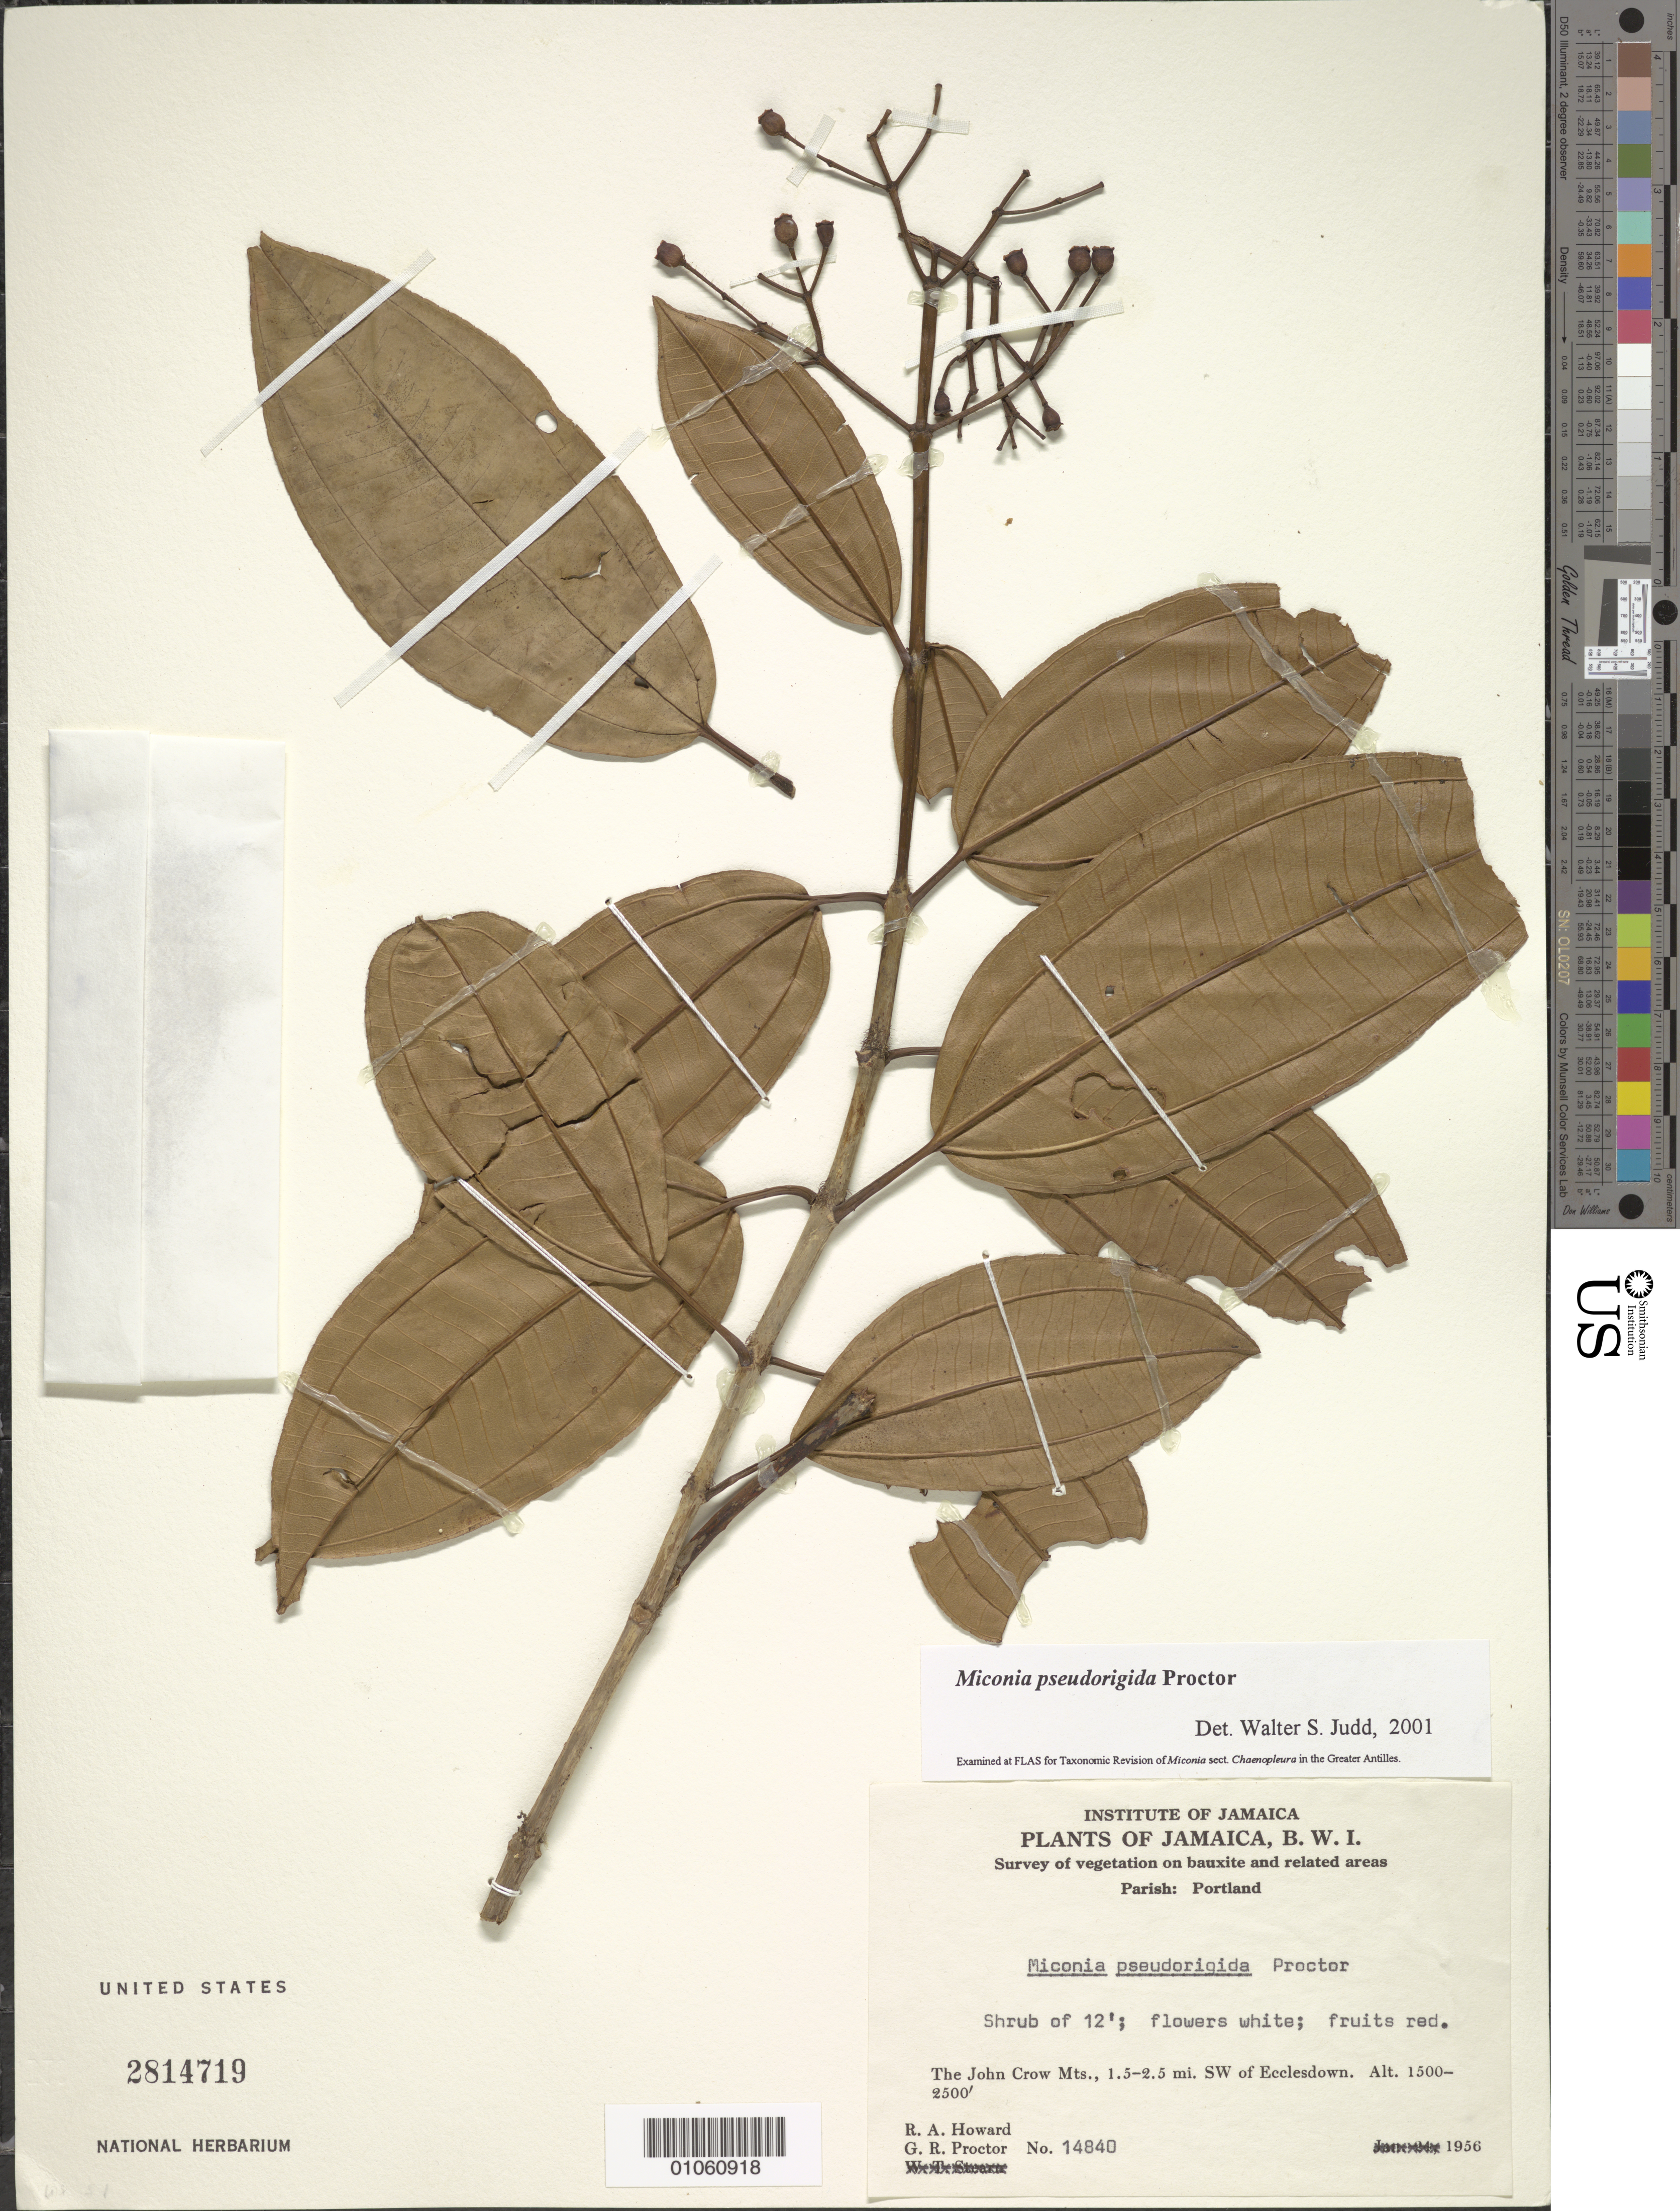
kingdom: Plantae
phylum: Tracheophyta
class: Magnoliopsida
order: Myrtales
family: Melastomataceae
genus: Miconia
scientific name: Miconia pseudorigida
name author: Proctor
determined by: Judd, Walter S.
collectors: R. A. Howard & G. R. Proctor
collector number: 14840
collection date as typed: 1956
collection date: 1956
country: Jamaica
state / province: Portland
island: Jamaica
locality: John Crow Mts., 1.5-2.5 miles SW of Ecclesdown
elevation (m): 457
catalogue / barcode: US 2814719